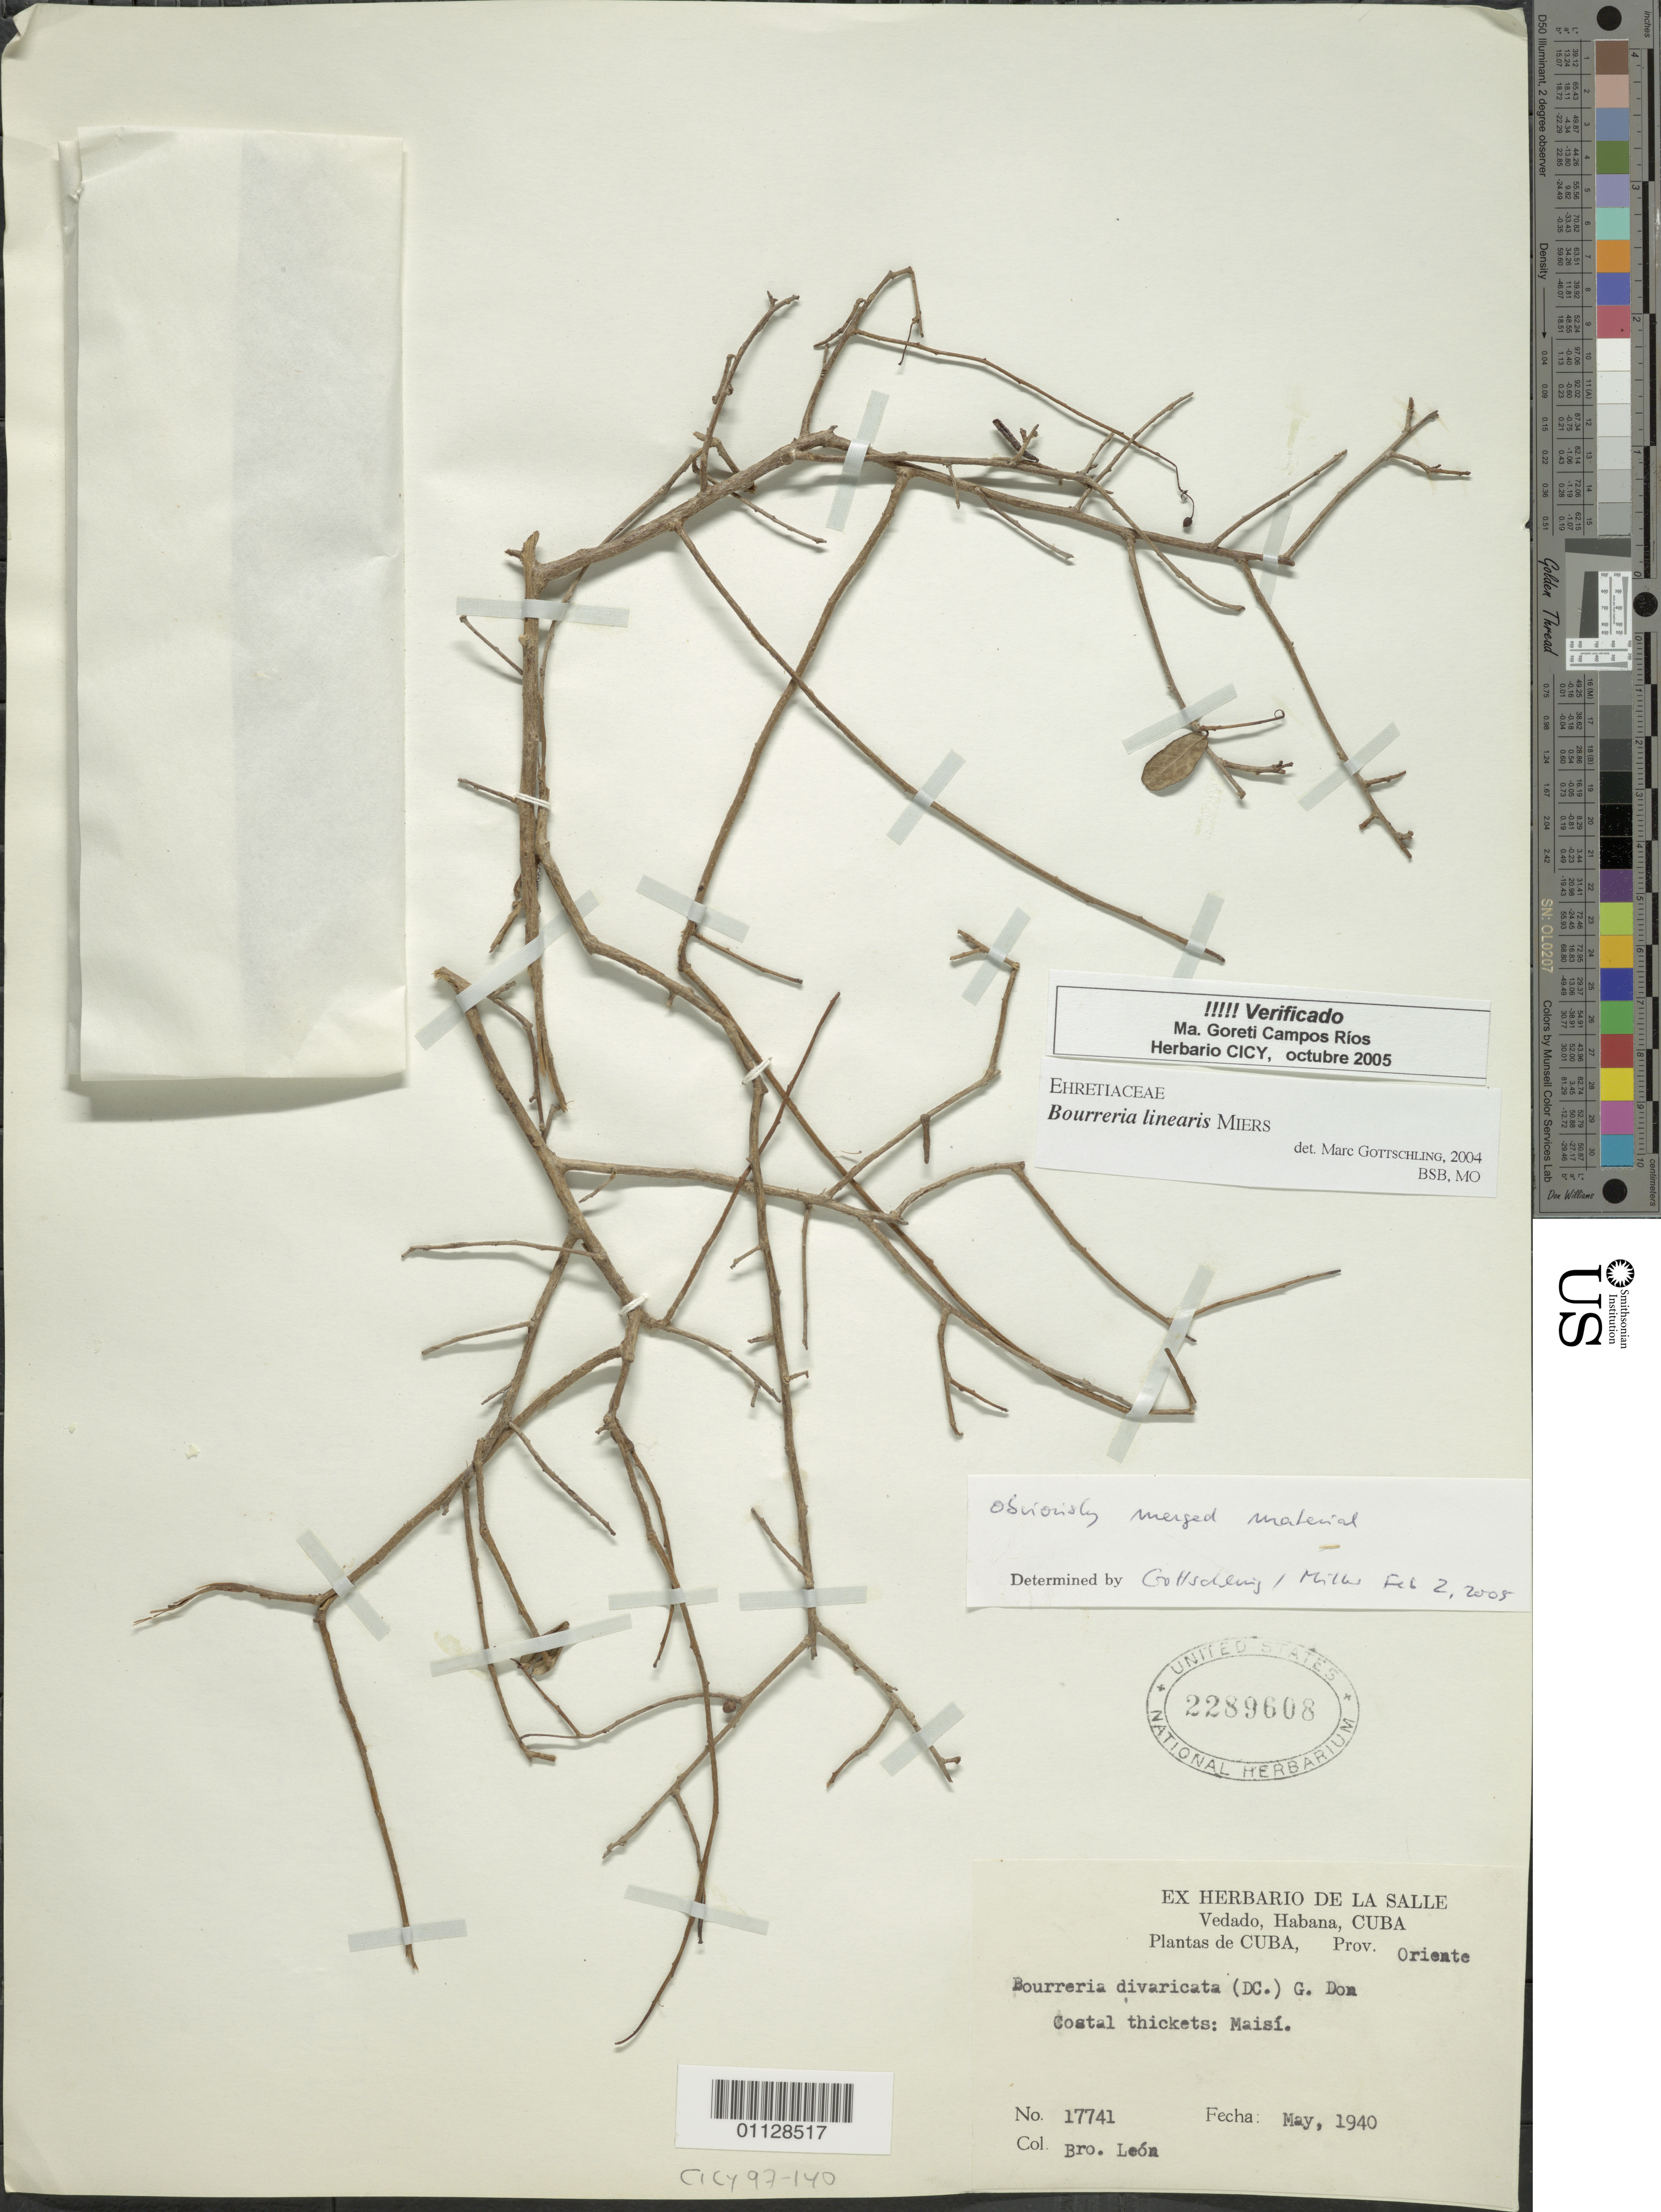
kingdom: Plantae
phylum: Tracheophyta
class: Magnoliopsida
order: Boraginales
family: Ehretiaceae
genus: Bourreria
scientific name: Bourreria linearis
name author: Miers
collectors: Bro. León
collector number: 17741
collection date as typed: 01 May 1940 to 31 May 1940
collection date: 1940-05-01/1940-05-31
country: Cuba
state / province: Guantánamo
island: Cuba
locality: Coastal thickets: Maisí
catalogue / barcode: US 2289608